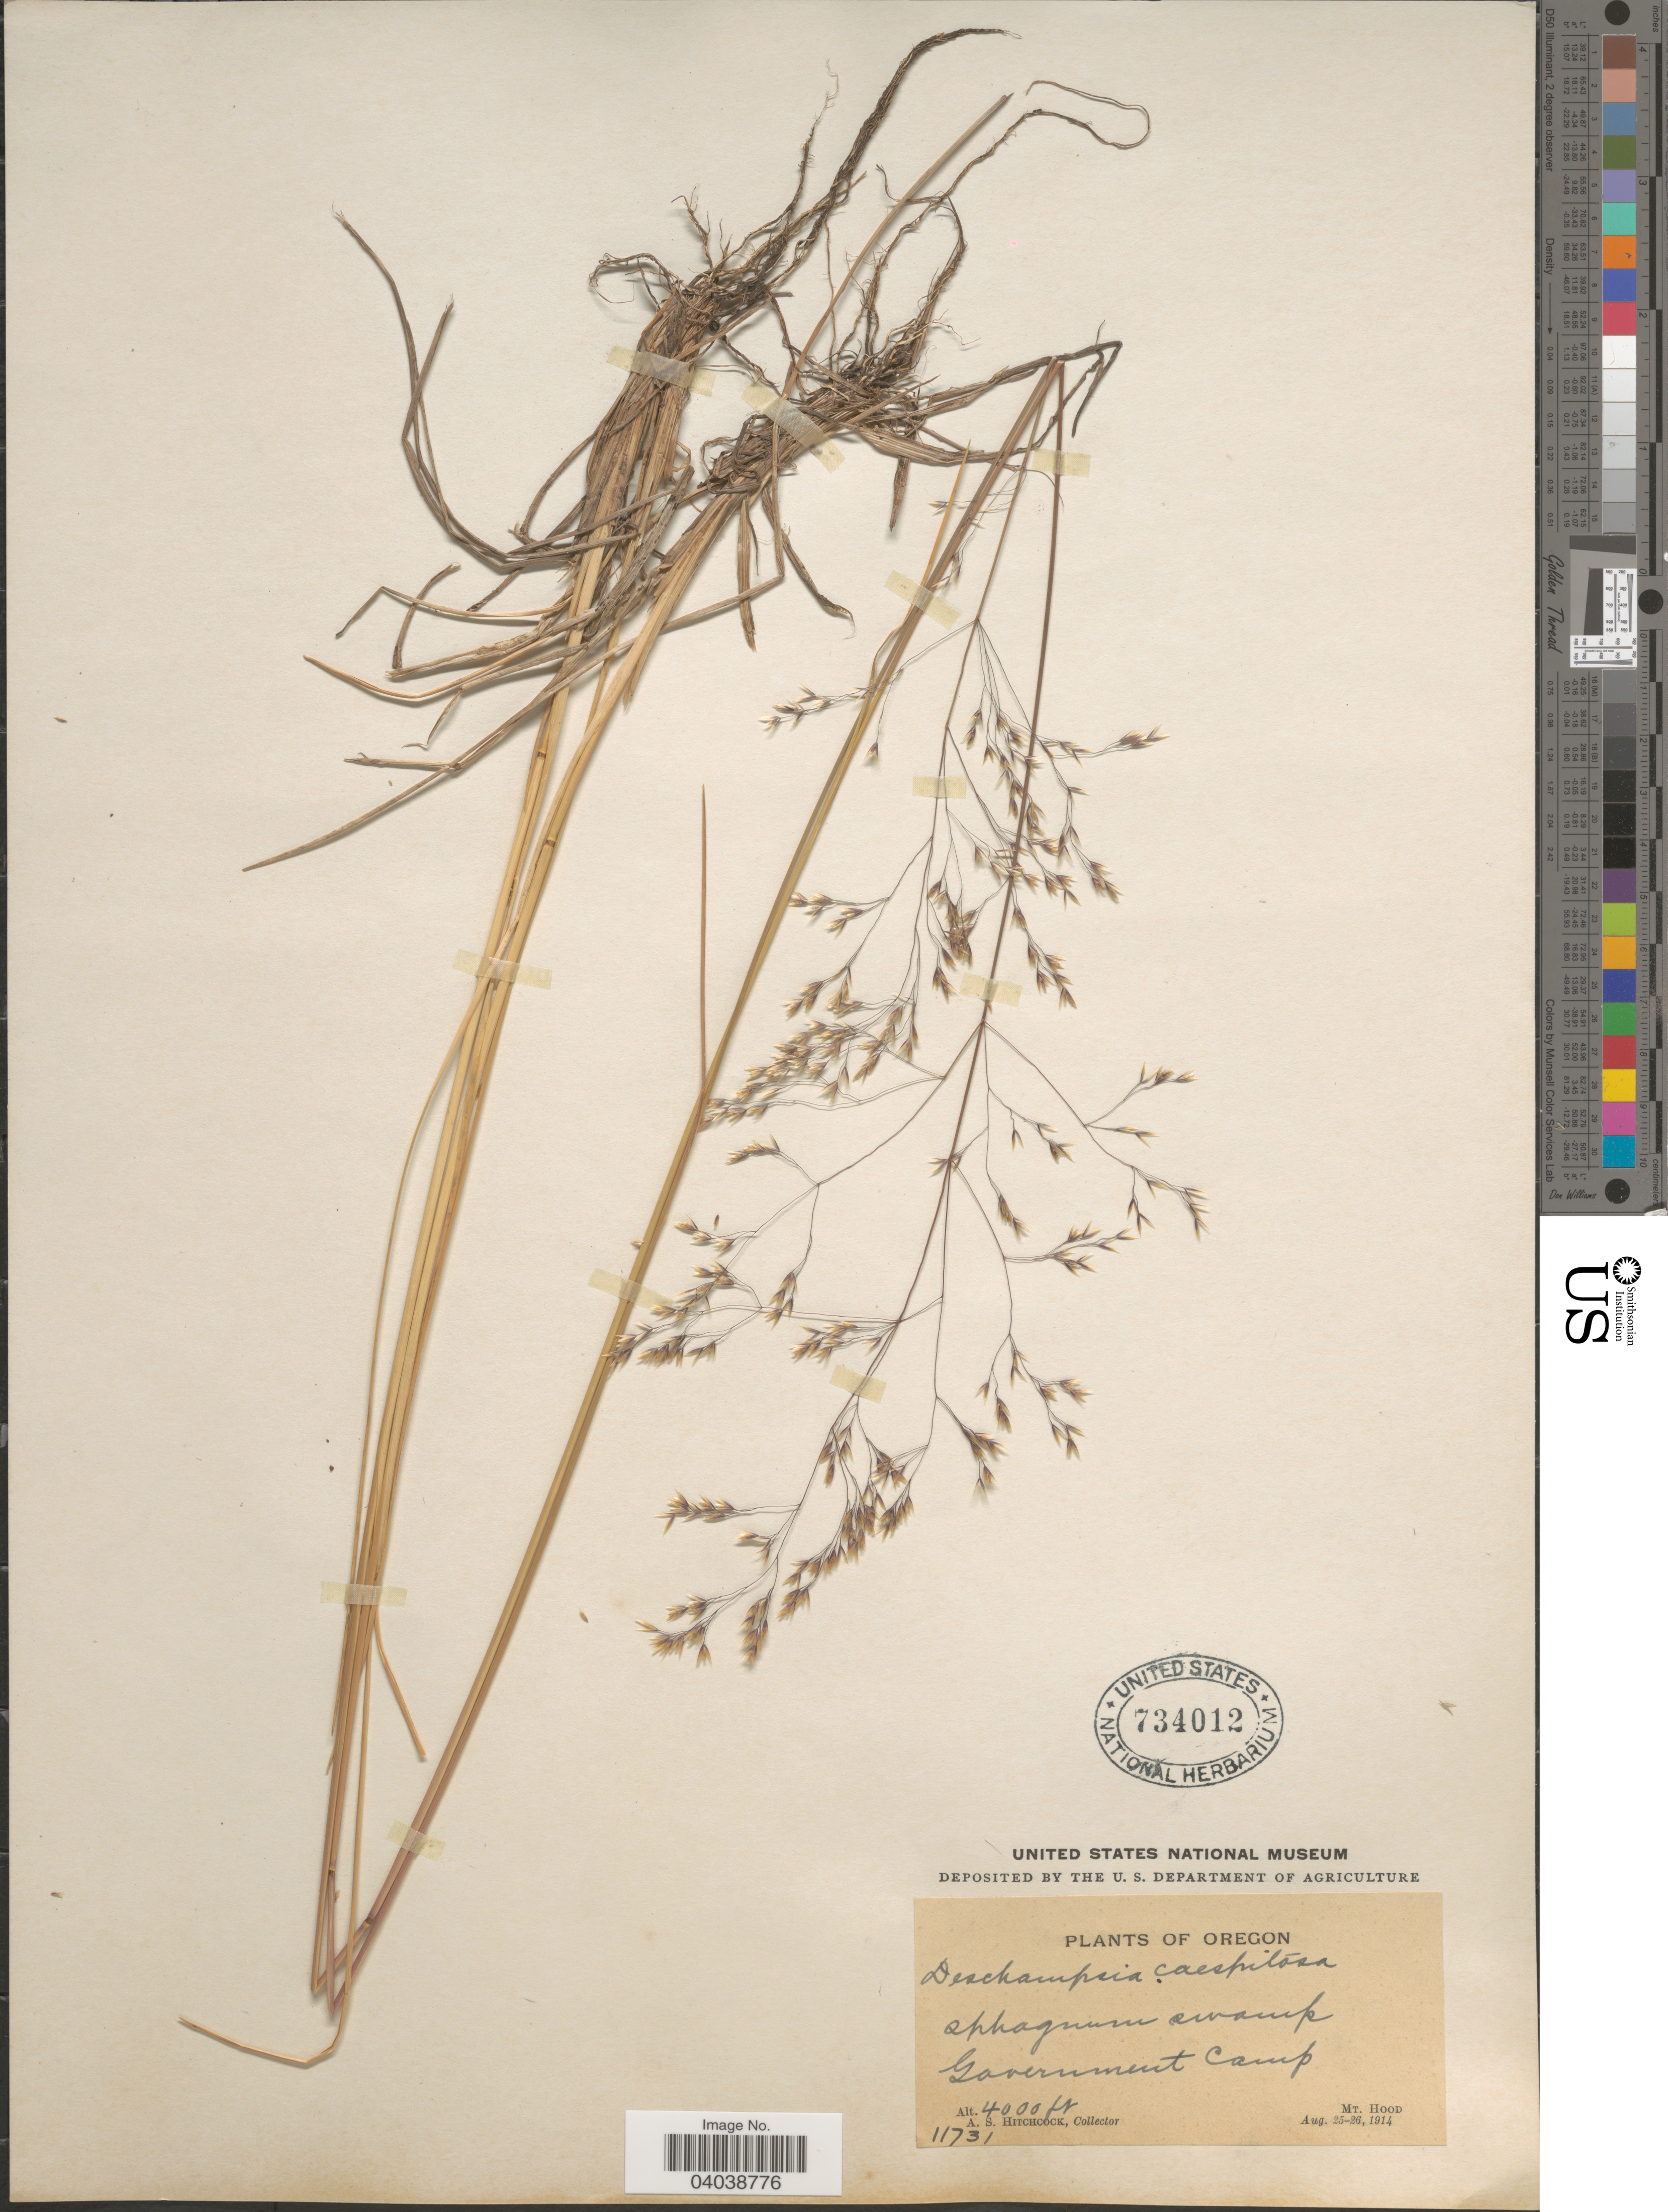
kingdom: Plantae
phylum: Tracheophyta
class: Liliopsida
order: Poales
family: Poaceae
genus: Deschampsia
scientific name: Deschampsia cespitosa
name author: (L.) P. Beauv.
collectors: A. S. Hitchcock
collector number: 11731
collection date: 1914-08-25/1914-08-26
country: United States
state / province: Oregon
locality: Government Camp. Mt. Hood.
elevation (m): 1219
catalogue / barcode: US 734012